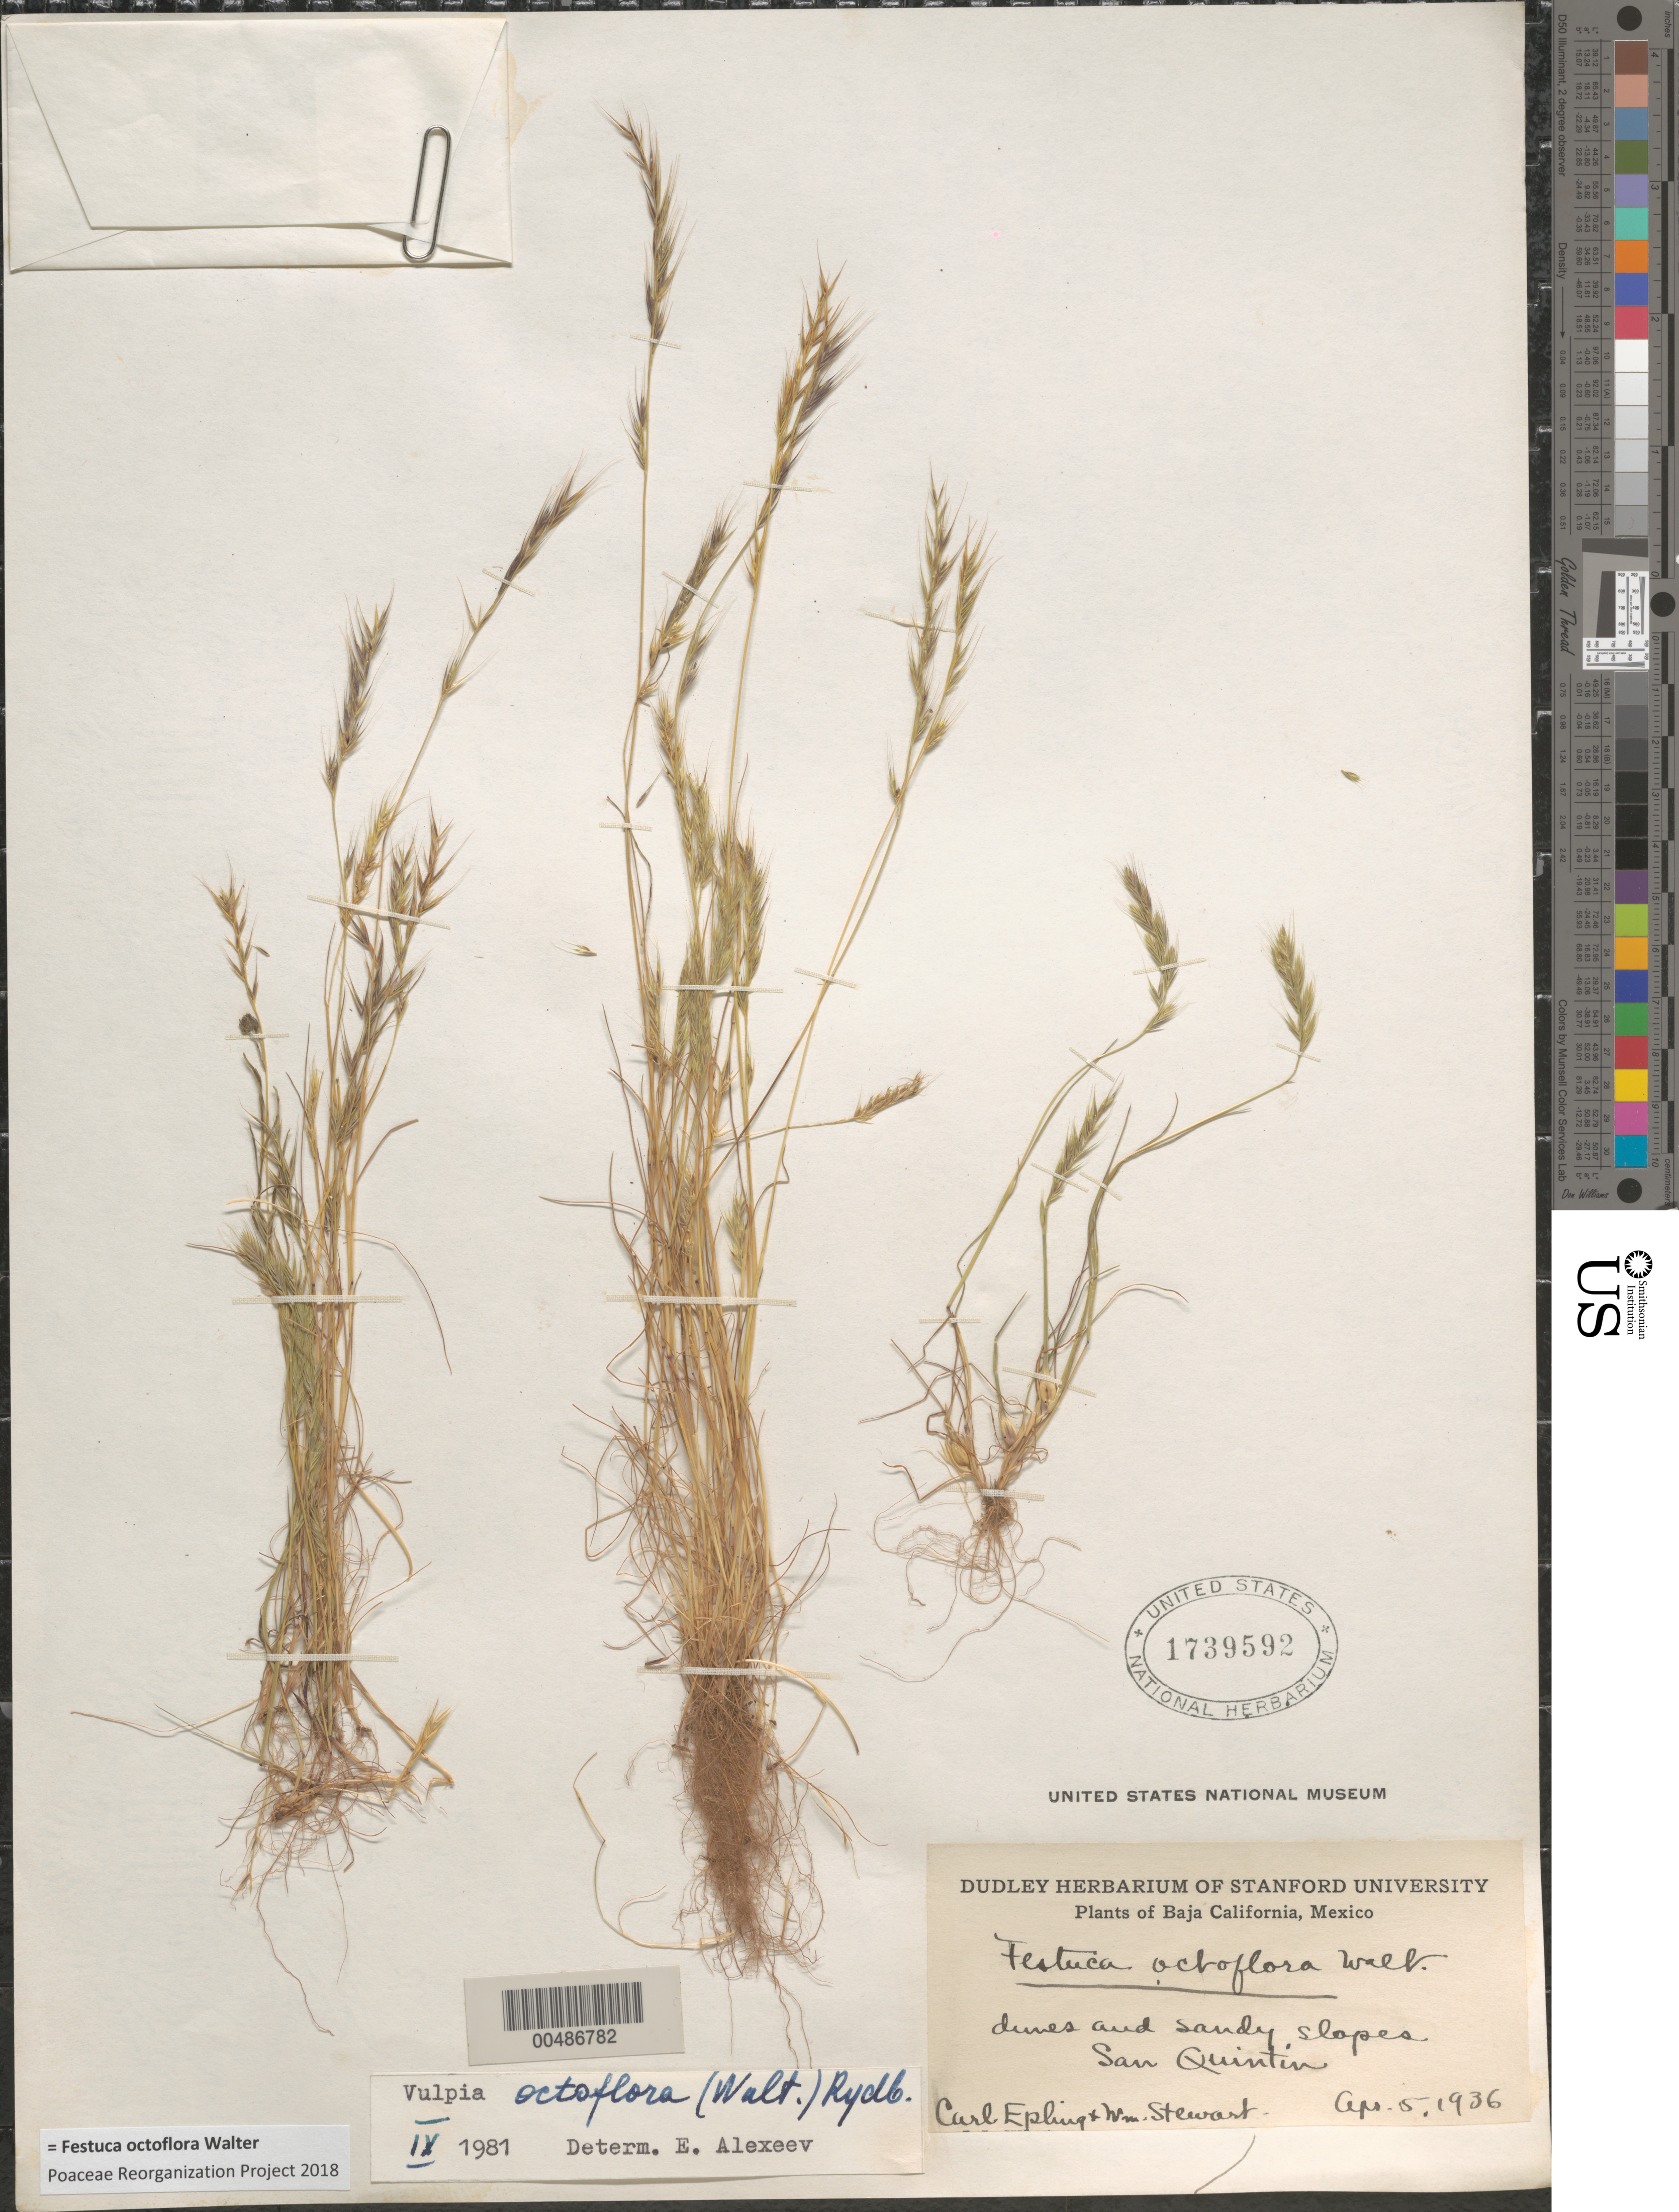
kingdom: Plantae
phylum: Tracheophyta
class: Liliopsida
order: Poales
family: Poaceae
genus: Festuca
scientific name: Festuca octoflora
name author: Walter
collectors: C. C. Epling & W. Stewart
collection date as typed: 5 Apr 1936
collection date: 1936-04-05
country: Mexico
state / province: Baja California Norte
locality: San Quintin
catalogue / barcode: US 1739592